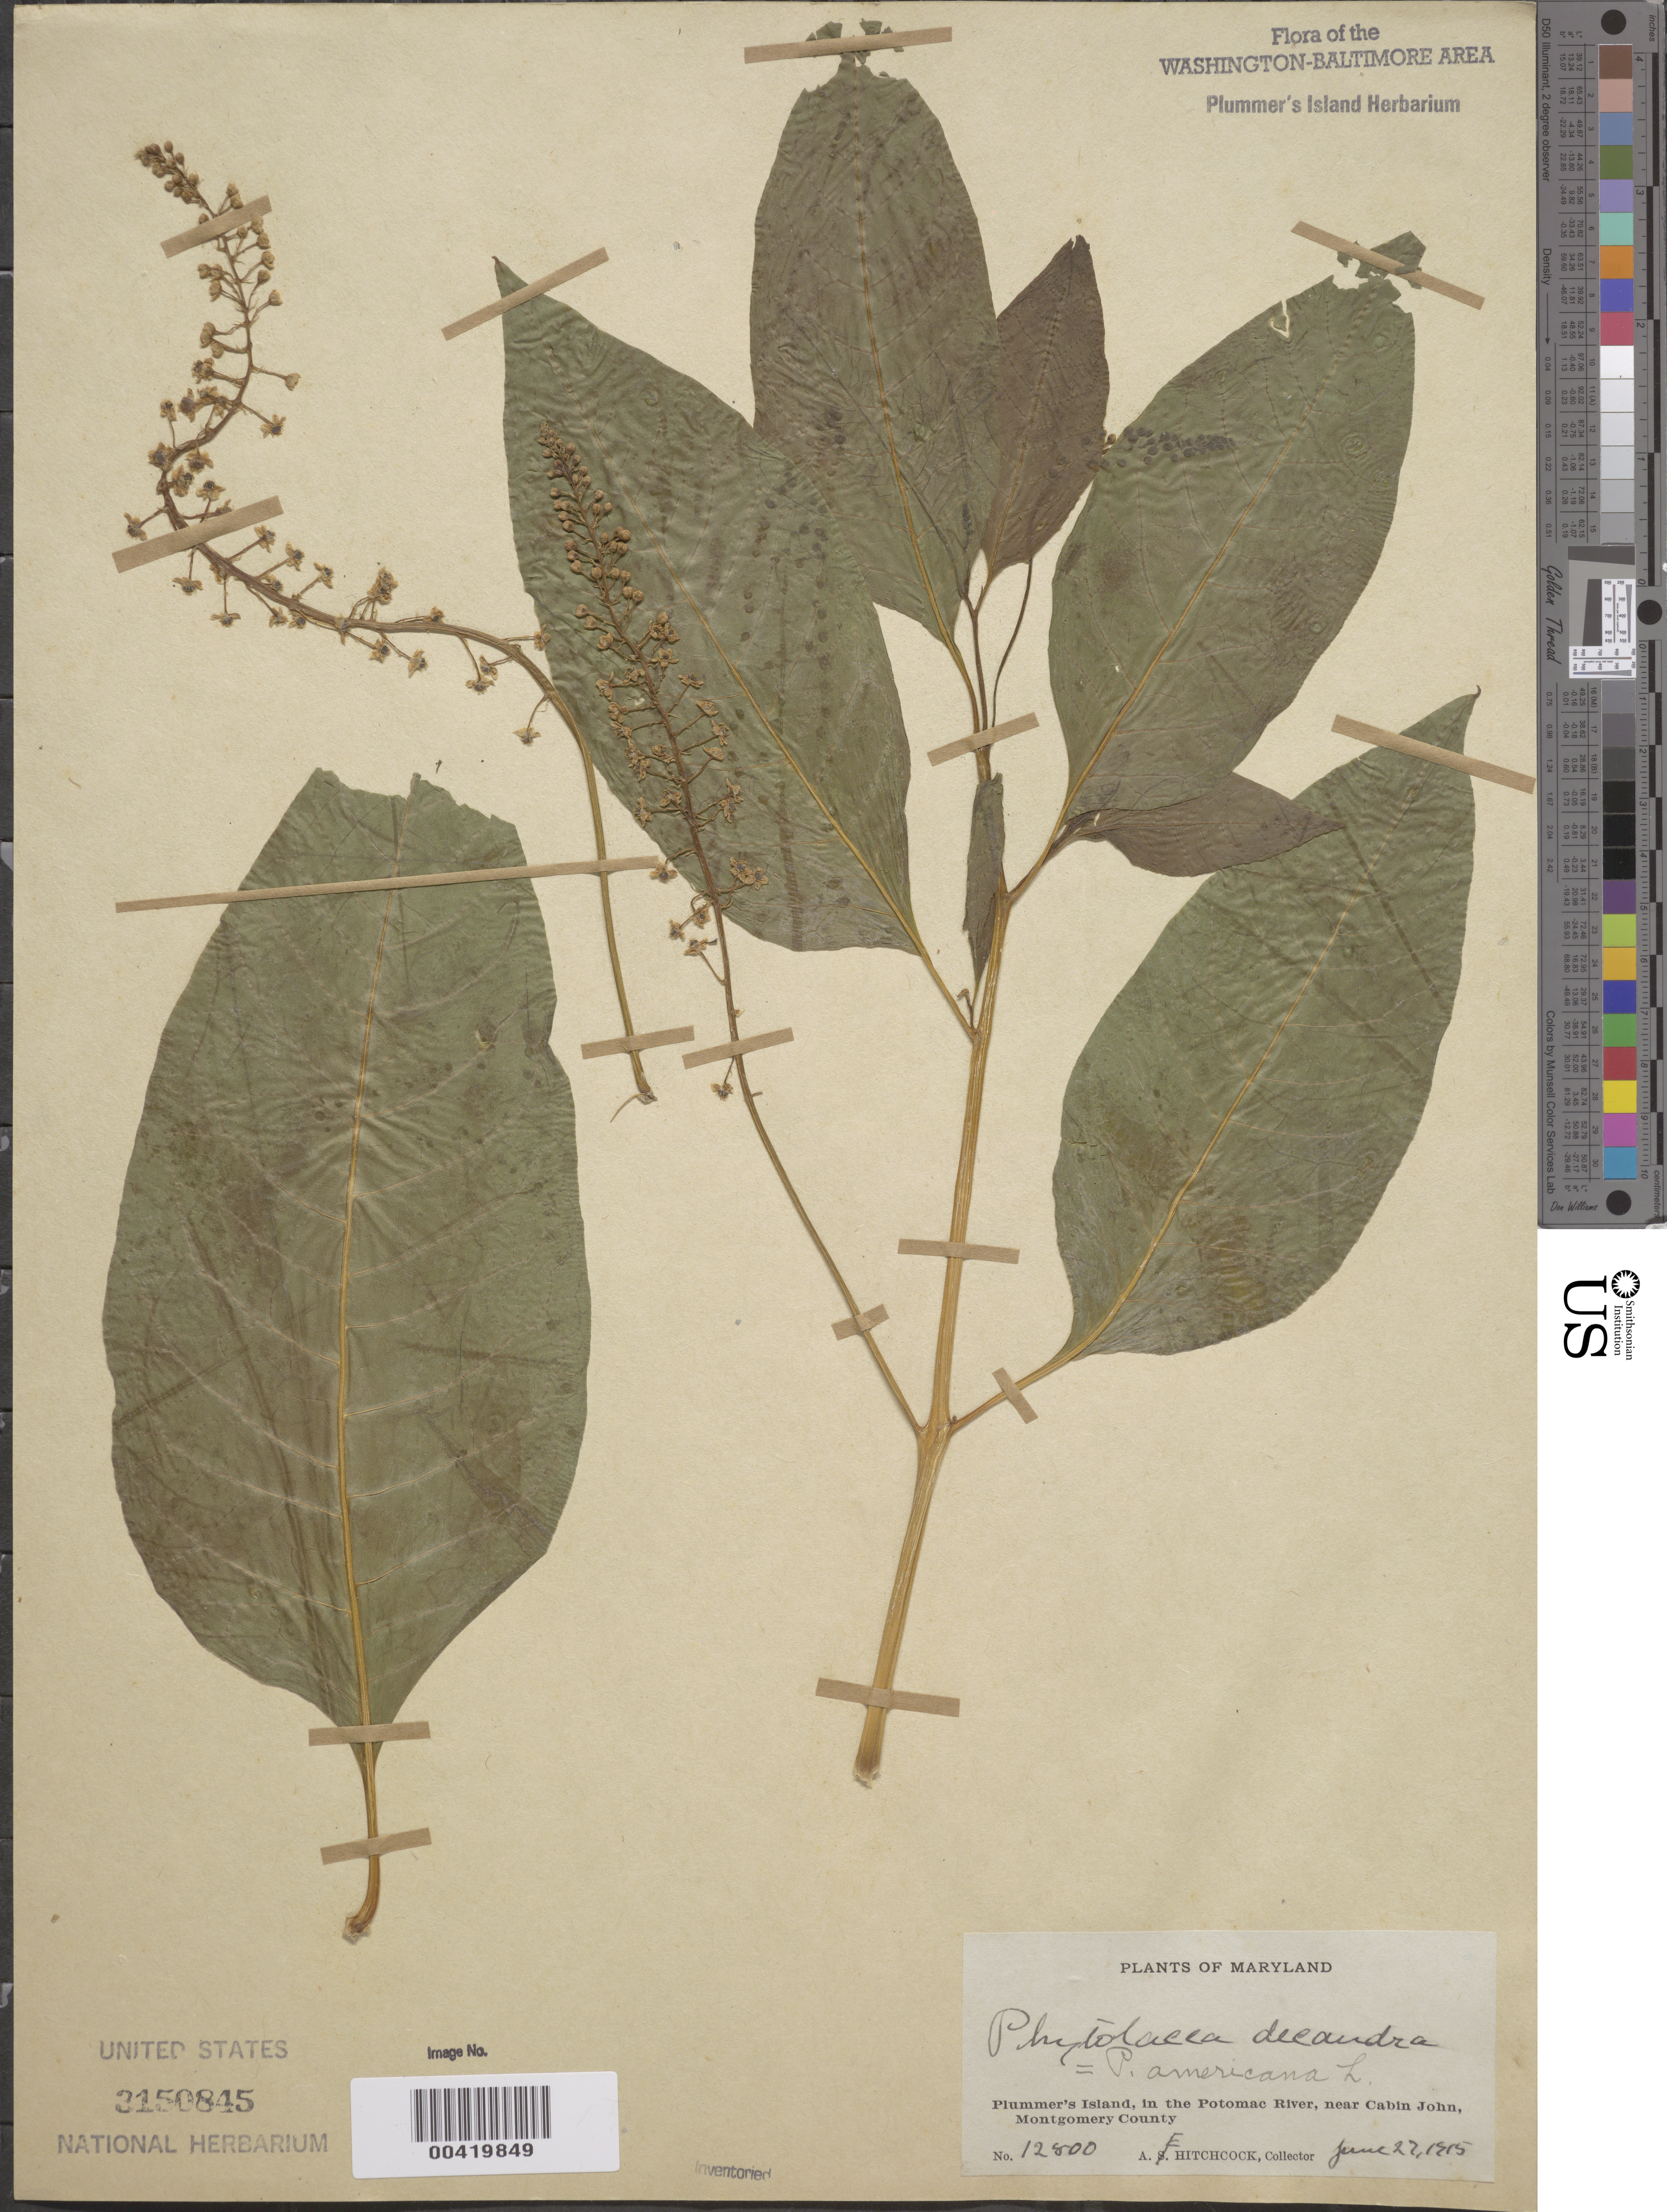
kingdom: Plantae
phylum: Tracheophyta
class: Magnoliopsida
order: Caryophyllales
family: Phytolaccaceae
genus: Phytolacca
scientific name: Phytolacca americana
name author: L.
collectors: A. S. Hitchcock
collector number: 12800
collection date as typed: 27 Jun 1915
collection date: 1915-06-27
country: United States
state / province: Maryland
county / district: Montgomery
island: Plummers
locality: Plummer's Island C. & O. Canal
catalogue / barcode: US 3150845